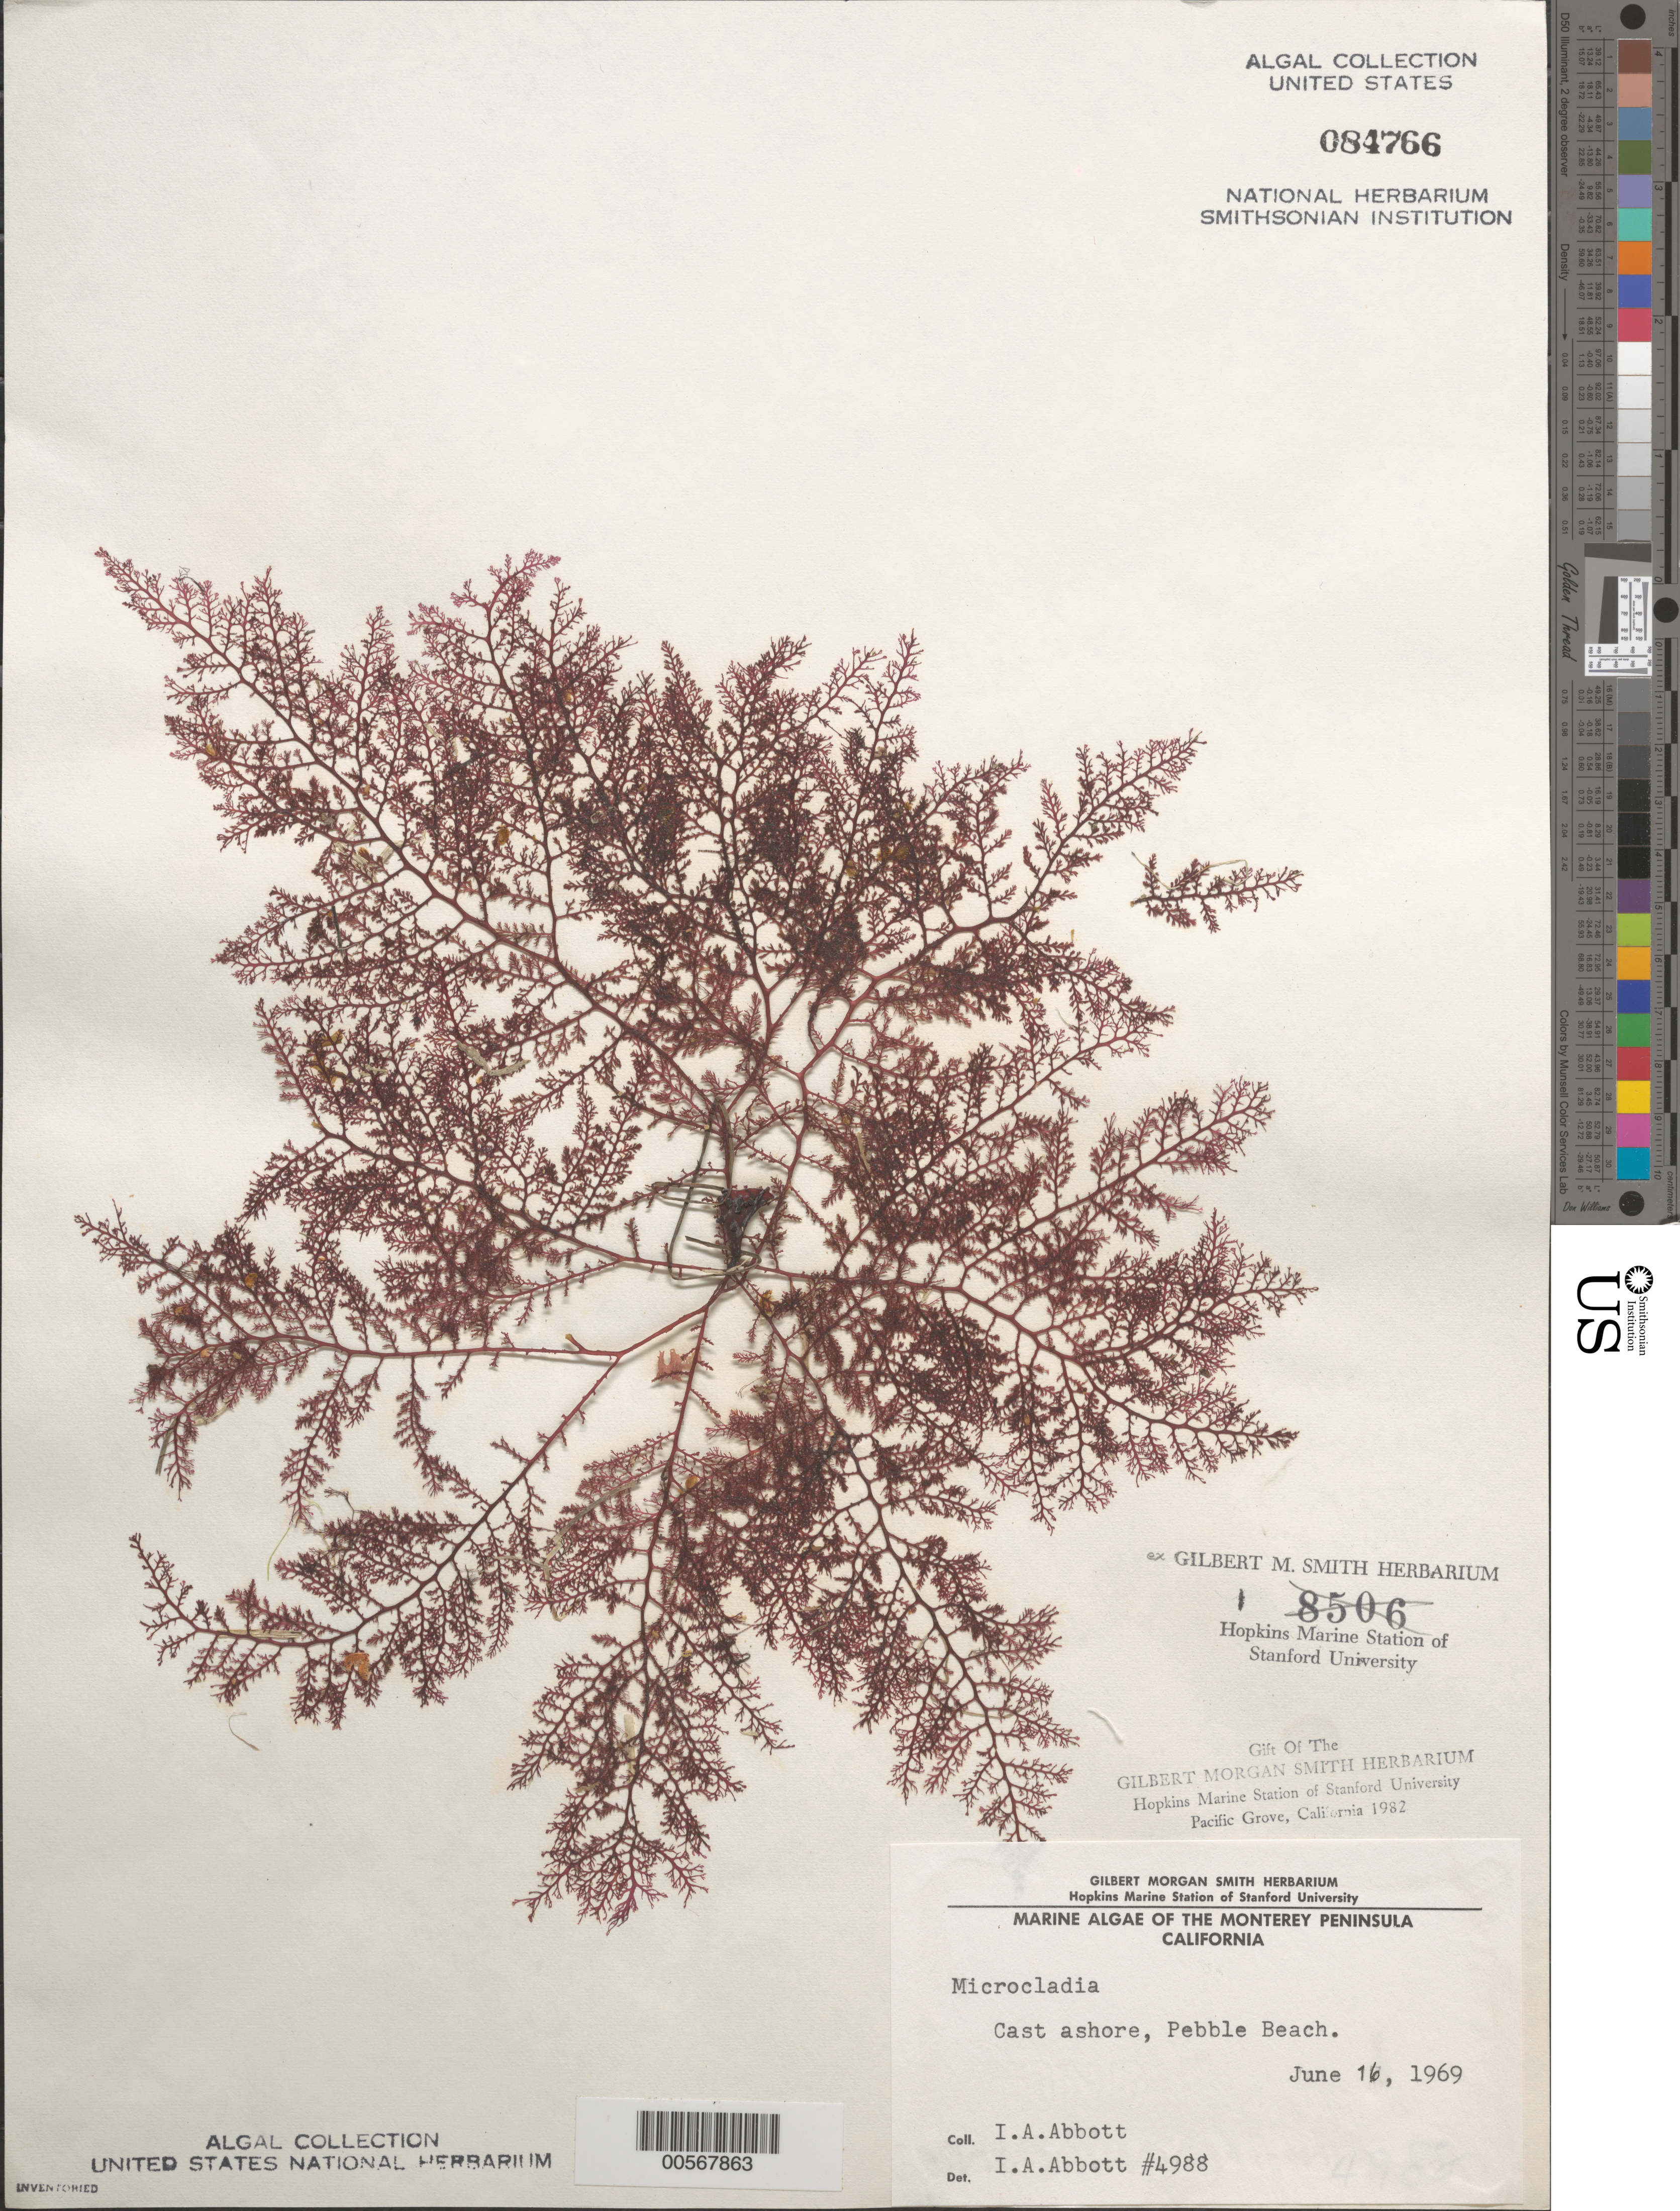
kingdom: Plantae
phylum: Rhodophyta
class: Florideophyceae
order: Ceramiales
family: Ceramiaceae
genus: Microcladia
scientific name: Microcladia sp.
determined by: Abbott, Isabella A.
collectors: I. A. Abbott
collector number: IAA 4988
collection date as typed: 16 Jun 1969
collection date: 1969-06-16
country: United States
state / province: California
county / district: Monterey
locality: Pebble Beach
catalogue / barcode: US 84766